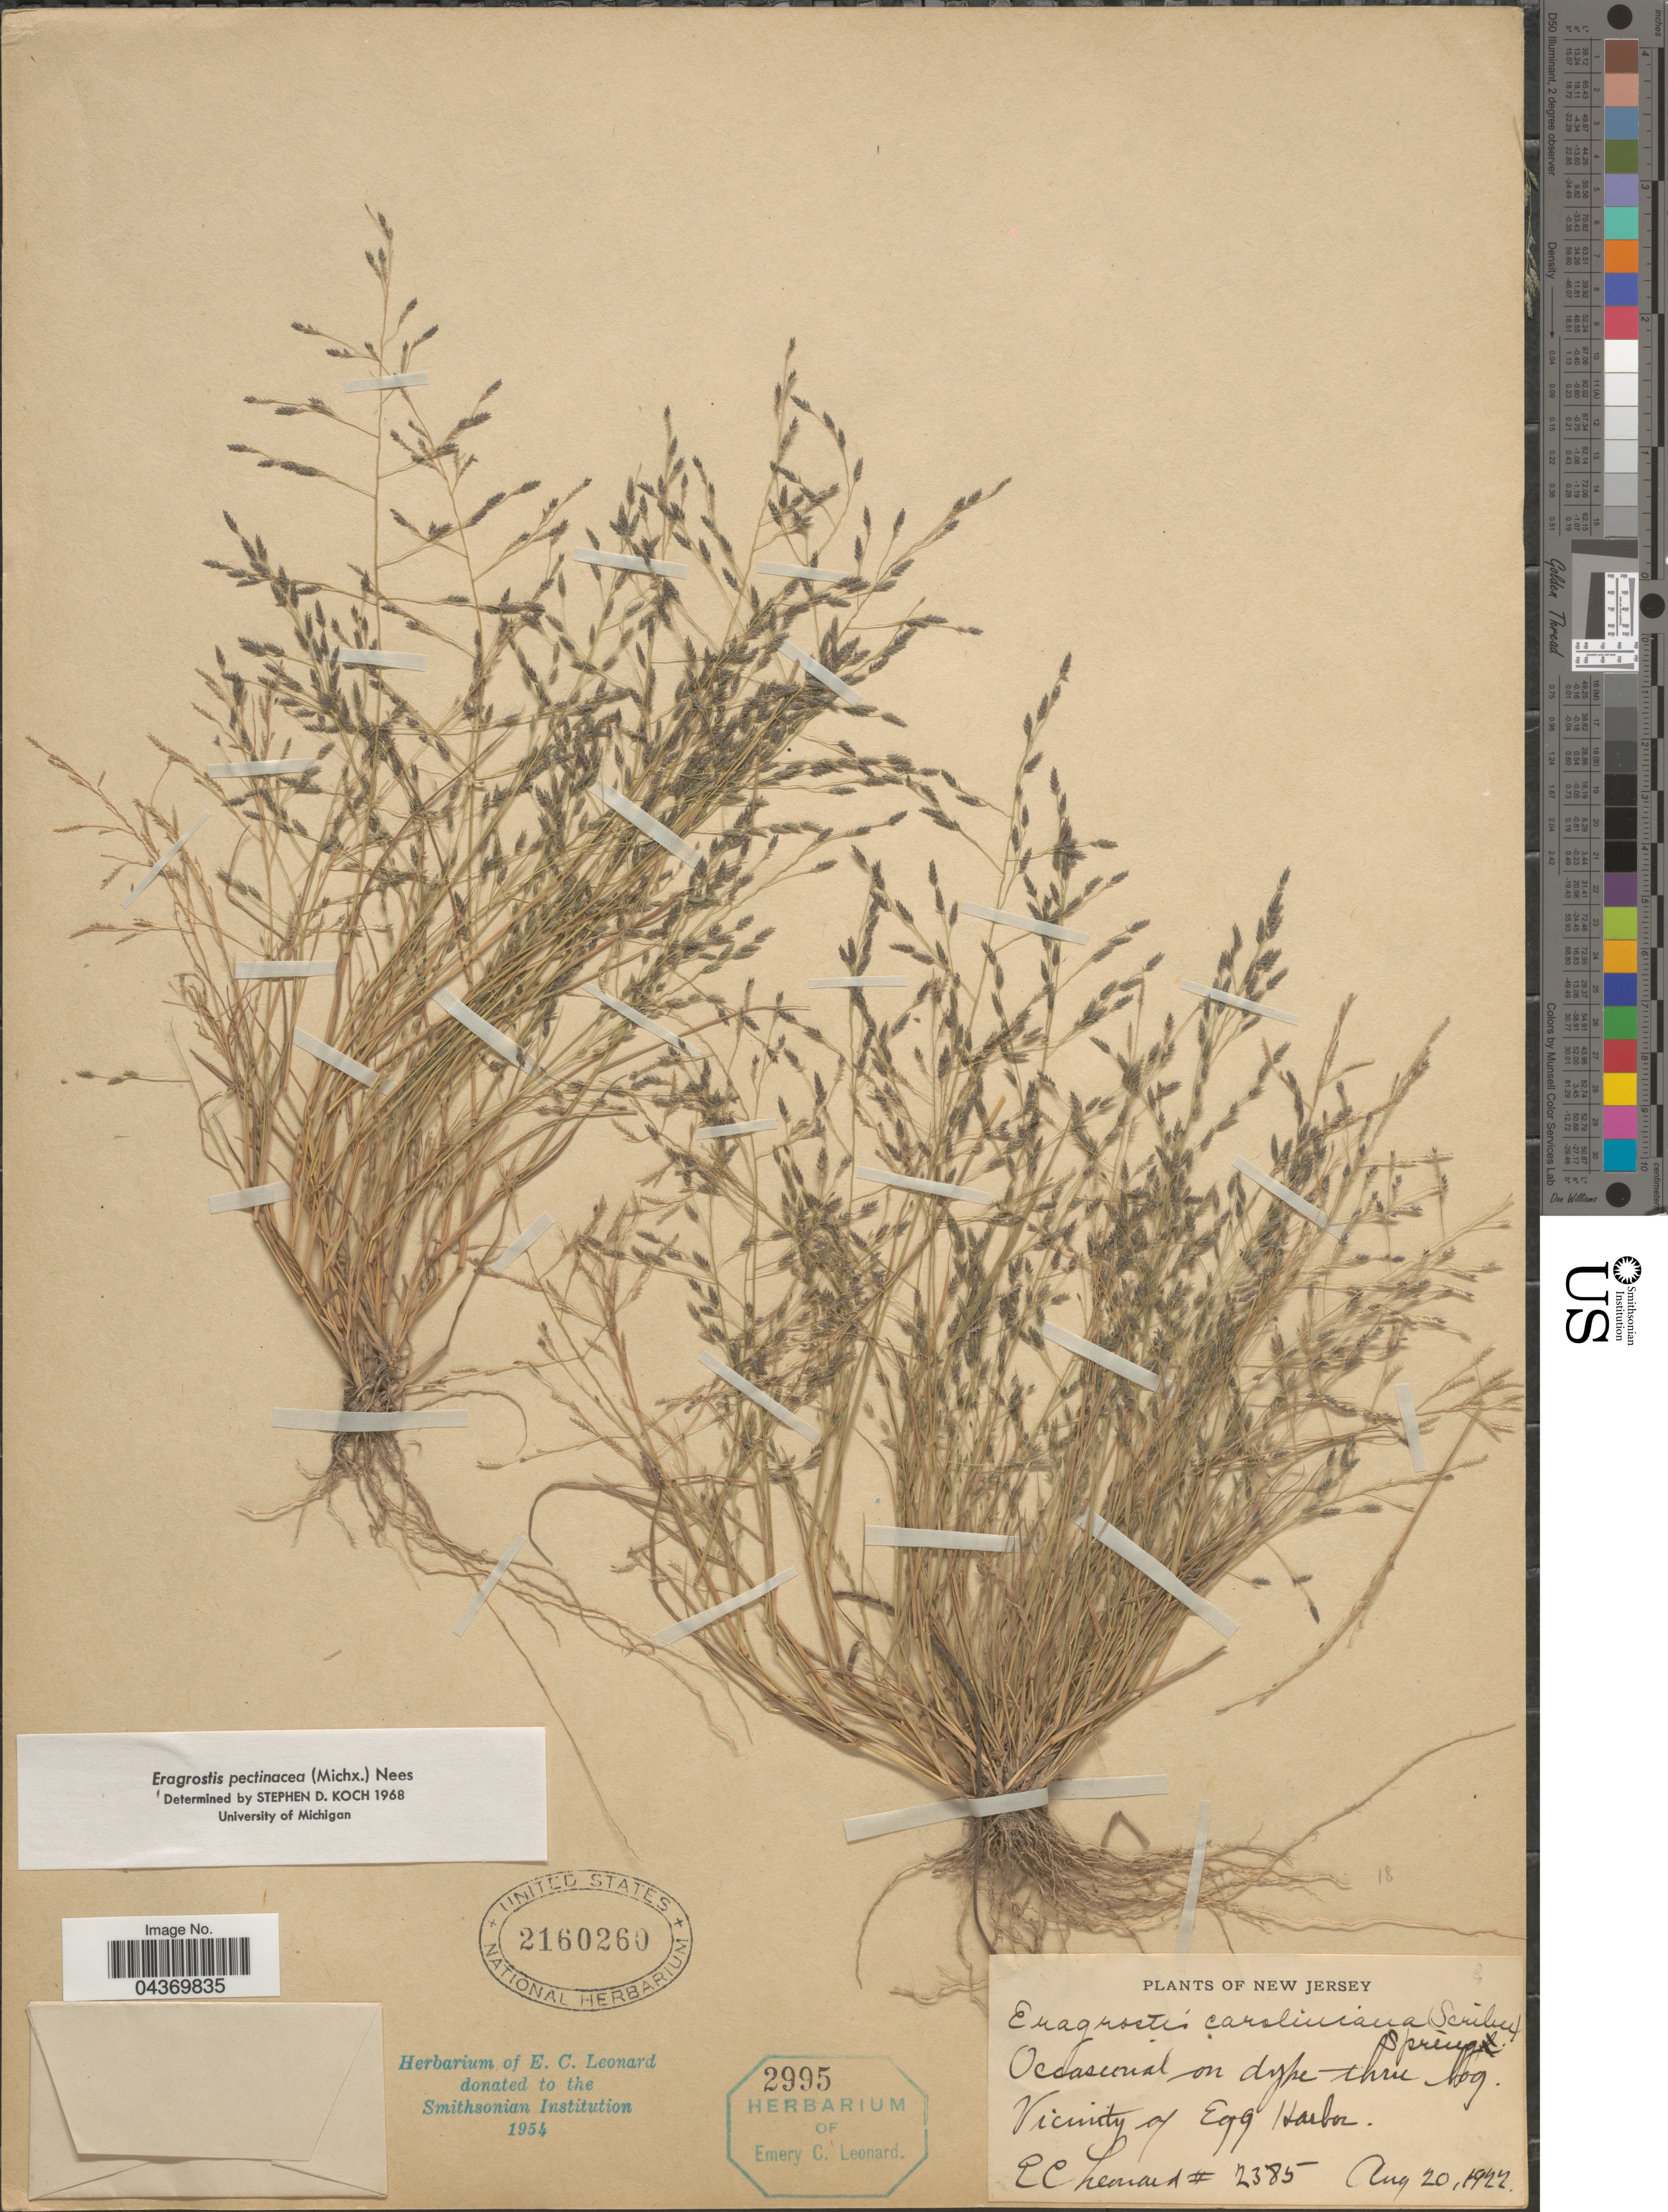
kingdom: Plantae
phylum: Tracheophyta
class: Liliopsida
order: Poales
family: Poaceae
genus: Eragrostis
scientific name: Eragrostis pectinacea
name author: (Michx.) Nees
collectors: E. C. Leonard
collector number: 2385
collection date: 1922-08-20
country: United States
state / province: New Jersey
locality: On dyke thru bog. Vicinity of Egg Harbor.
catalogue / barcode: US 2160260